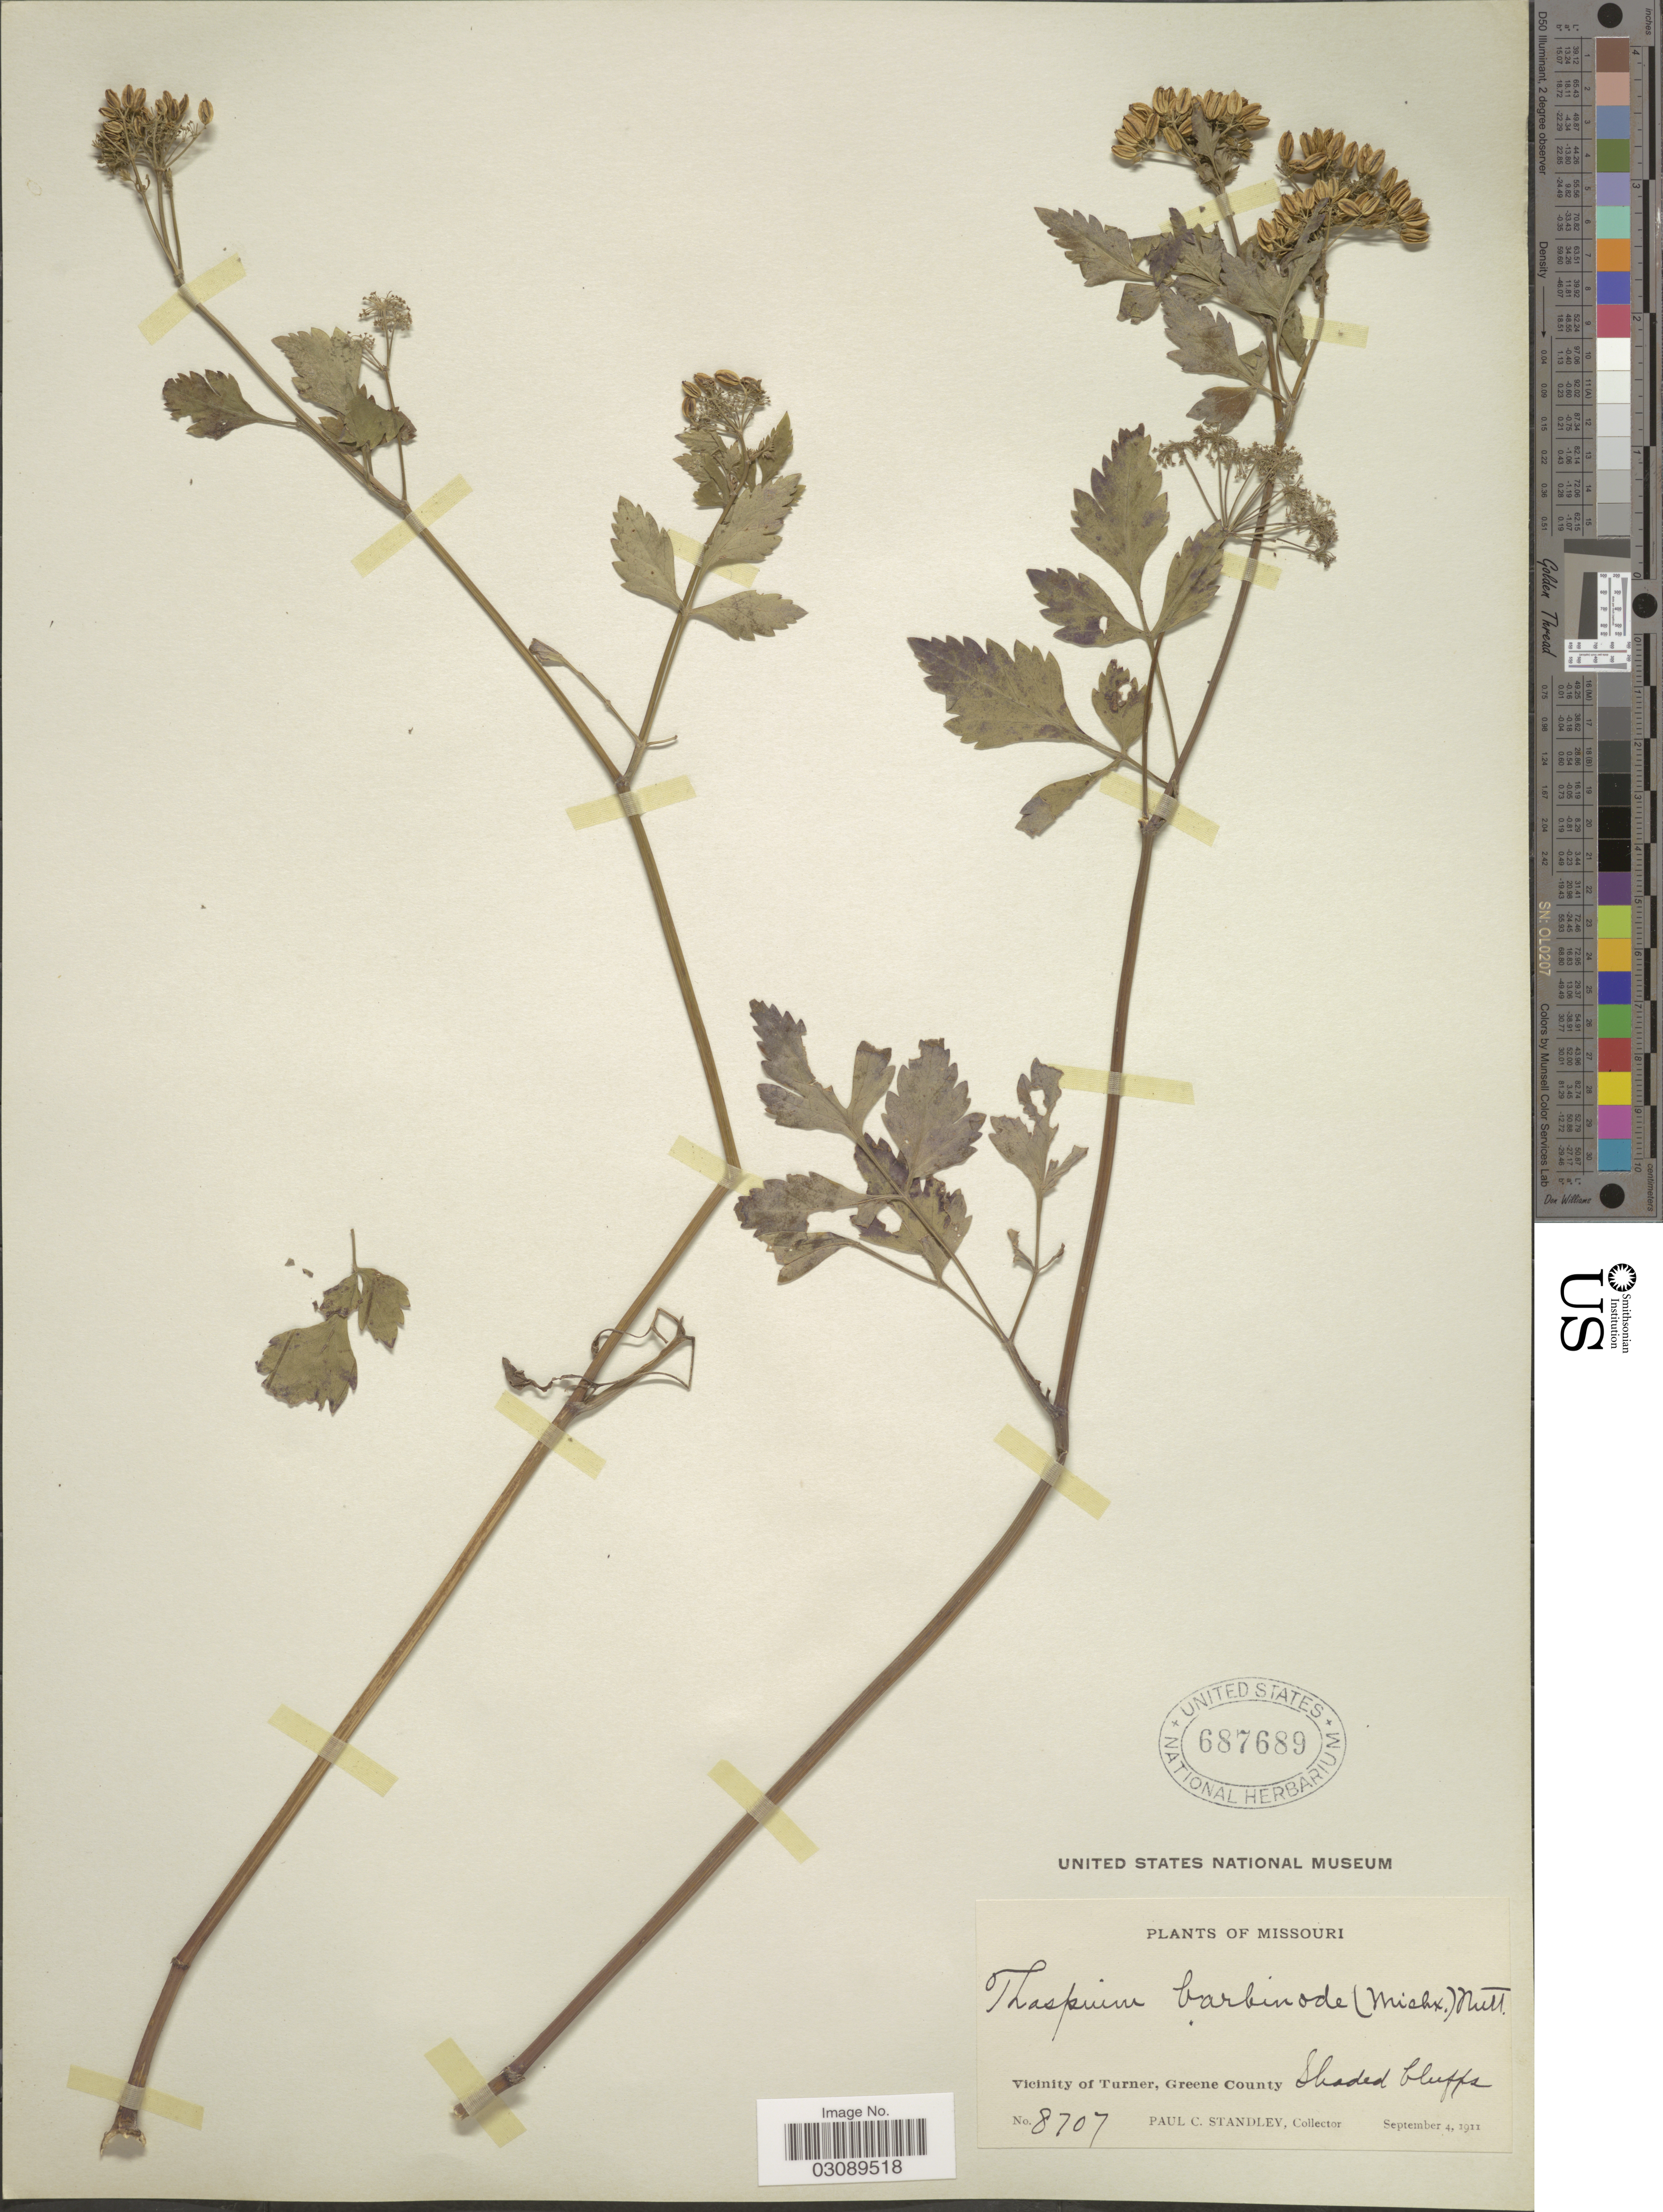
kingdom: Plantae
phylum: Tracheophyta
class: Magnoliopsida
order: Apiales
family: Apiaceae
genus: Thaspium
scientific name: Thaspium barbinode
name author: (Michx.) Nutt.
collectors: P. C. Standley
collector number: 8707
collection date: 1911-09-04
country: United States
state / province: Missouri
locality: Vicinity of Turner, Greene County.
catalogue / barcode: US 687689